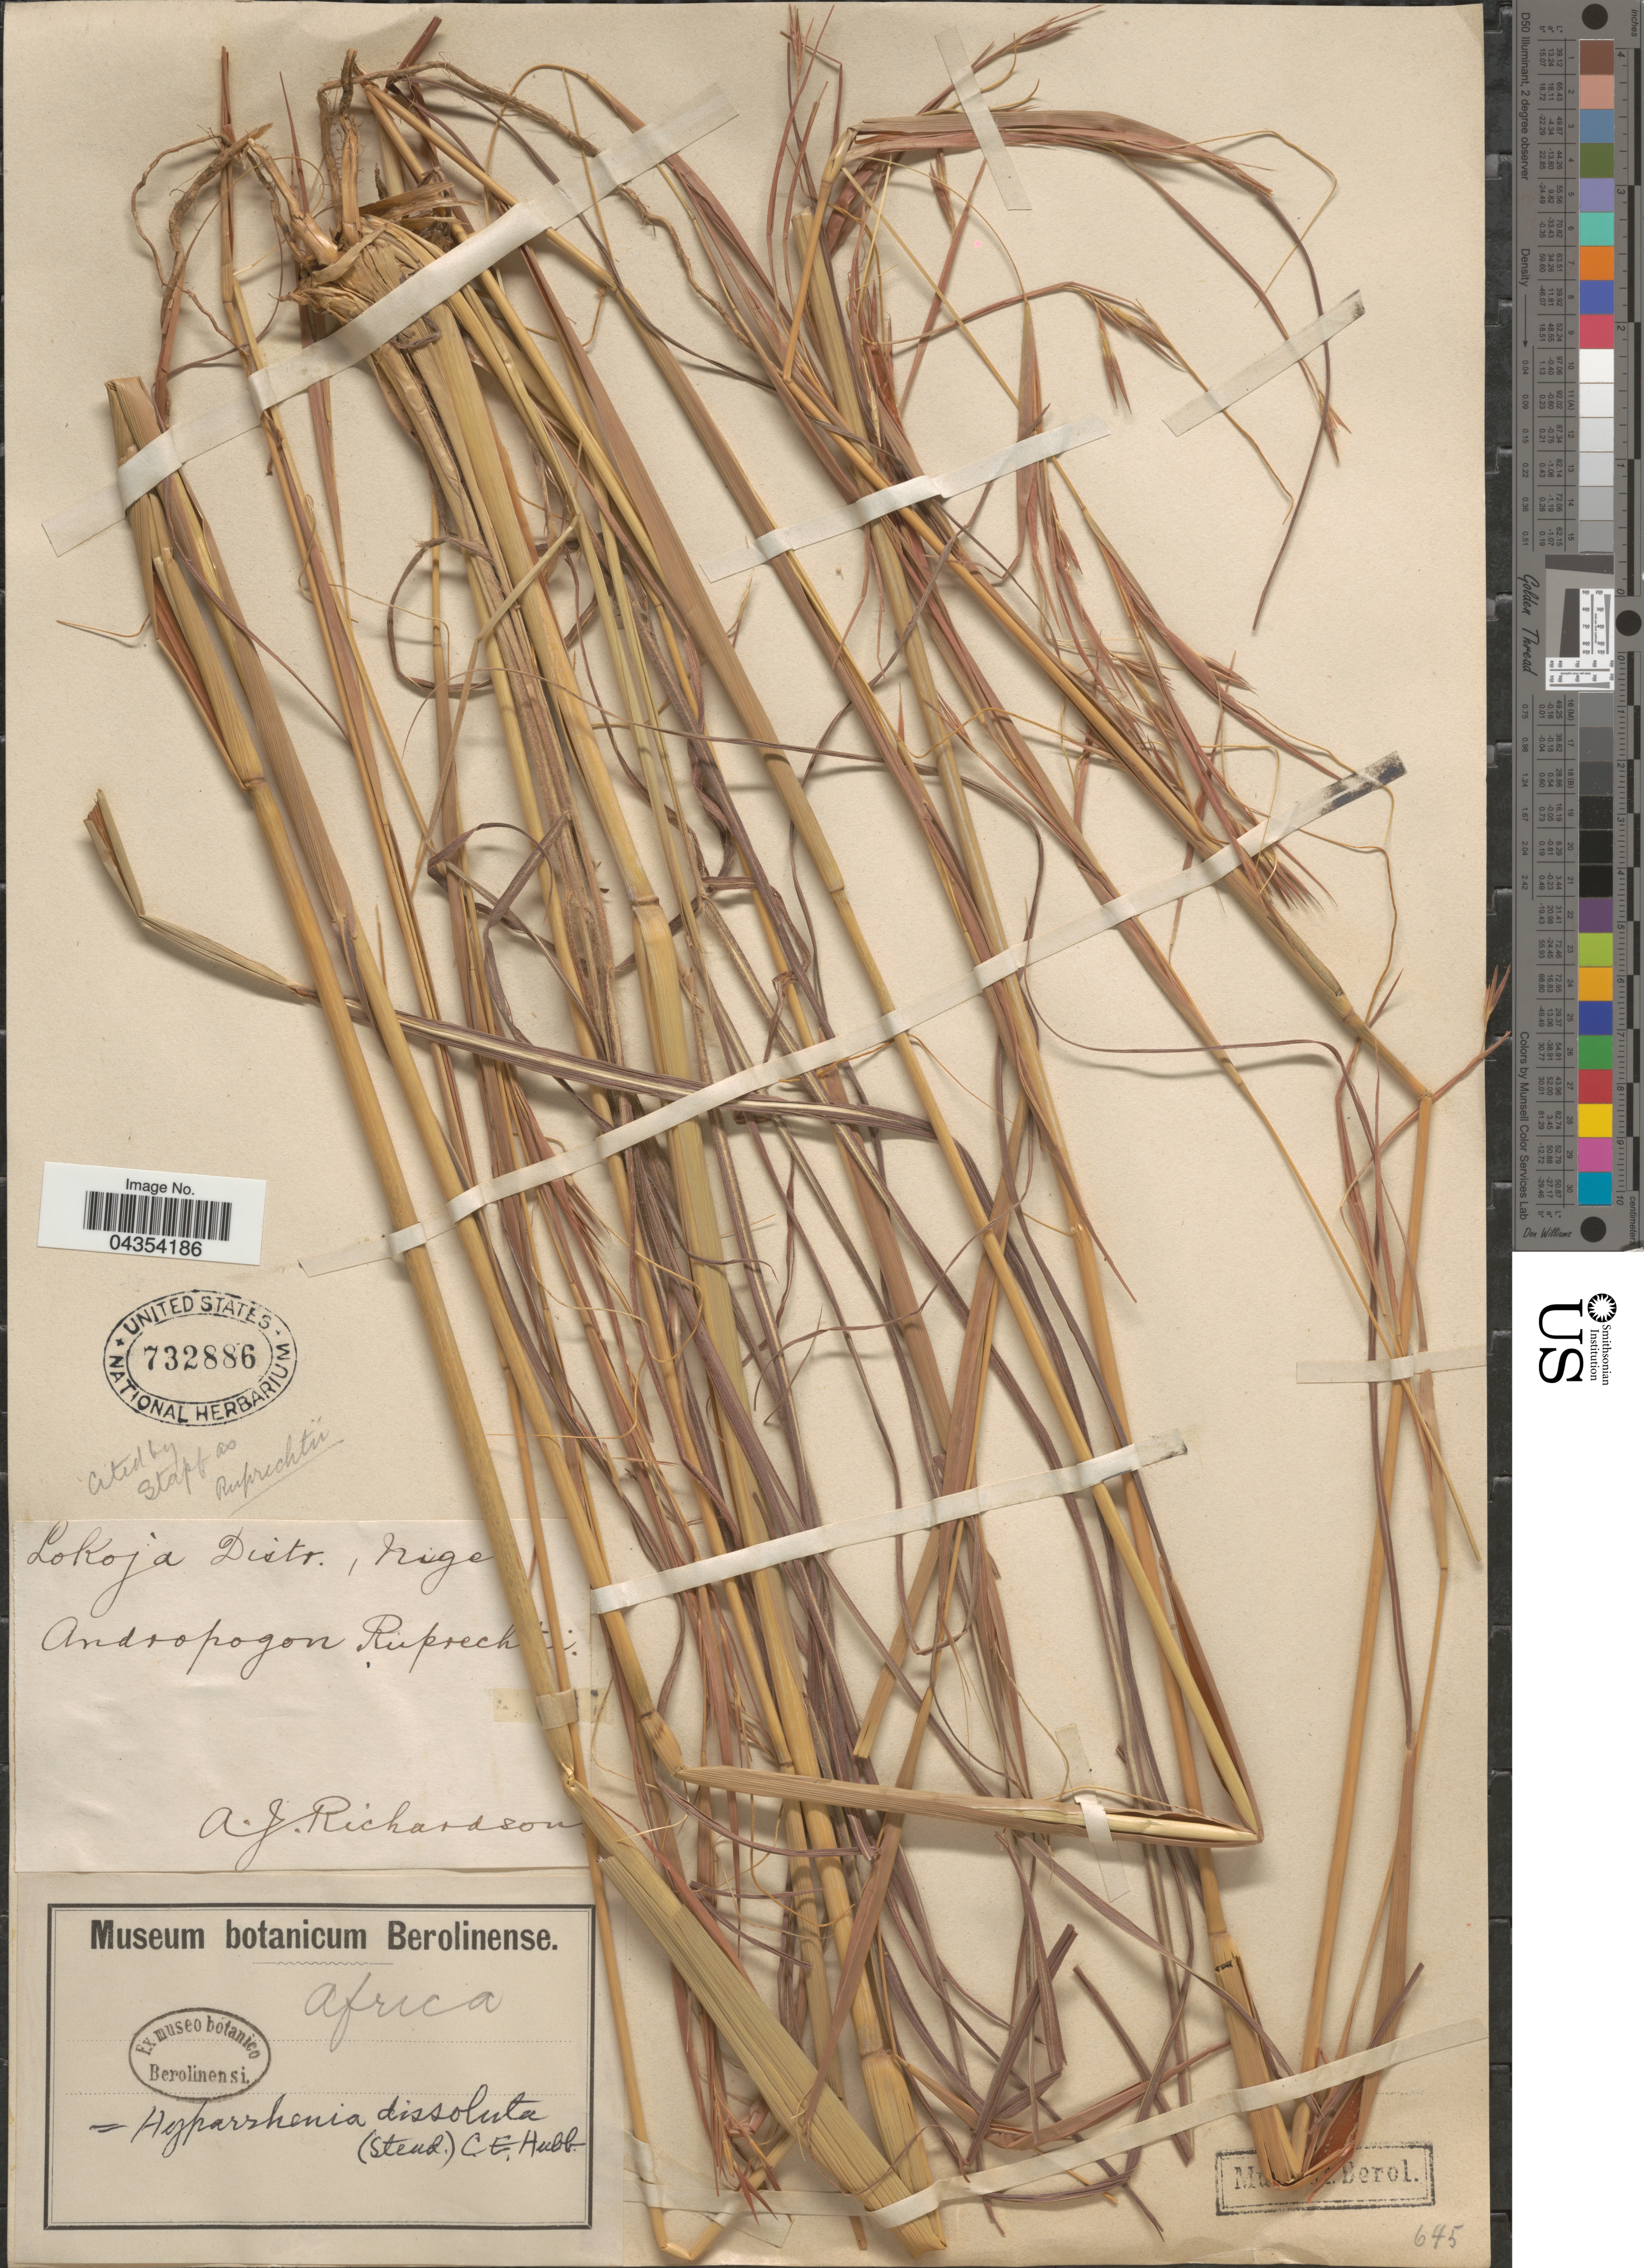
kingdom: Plantae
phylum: Tracheophyta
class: Liliopsida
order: Poales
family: Poaceae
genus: Hyperthelia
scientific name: Hyperthelia dissoluta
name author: (Nees ex Steud.) Clayton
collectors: A. Richardson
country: Nigeria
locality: Lokoja Distr., Nige [illegible text] Africa.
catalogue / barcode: US 732886